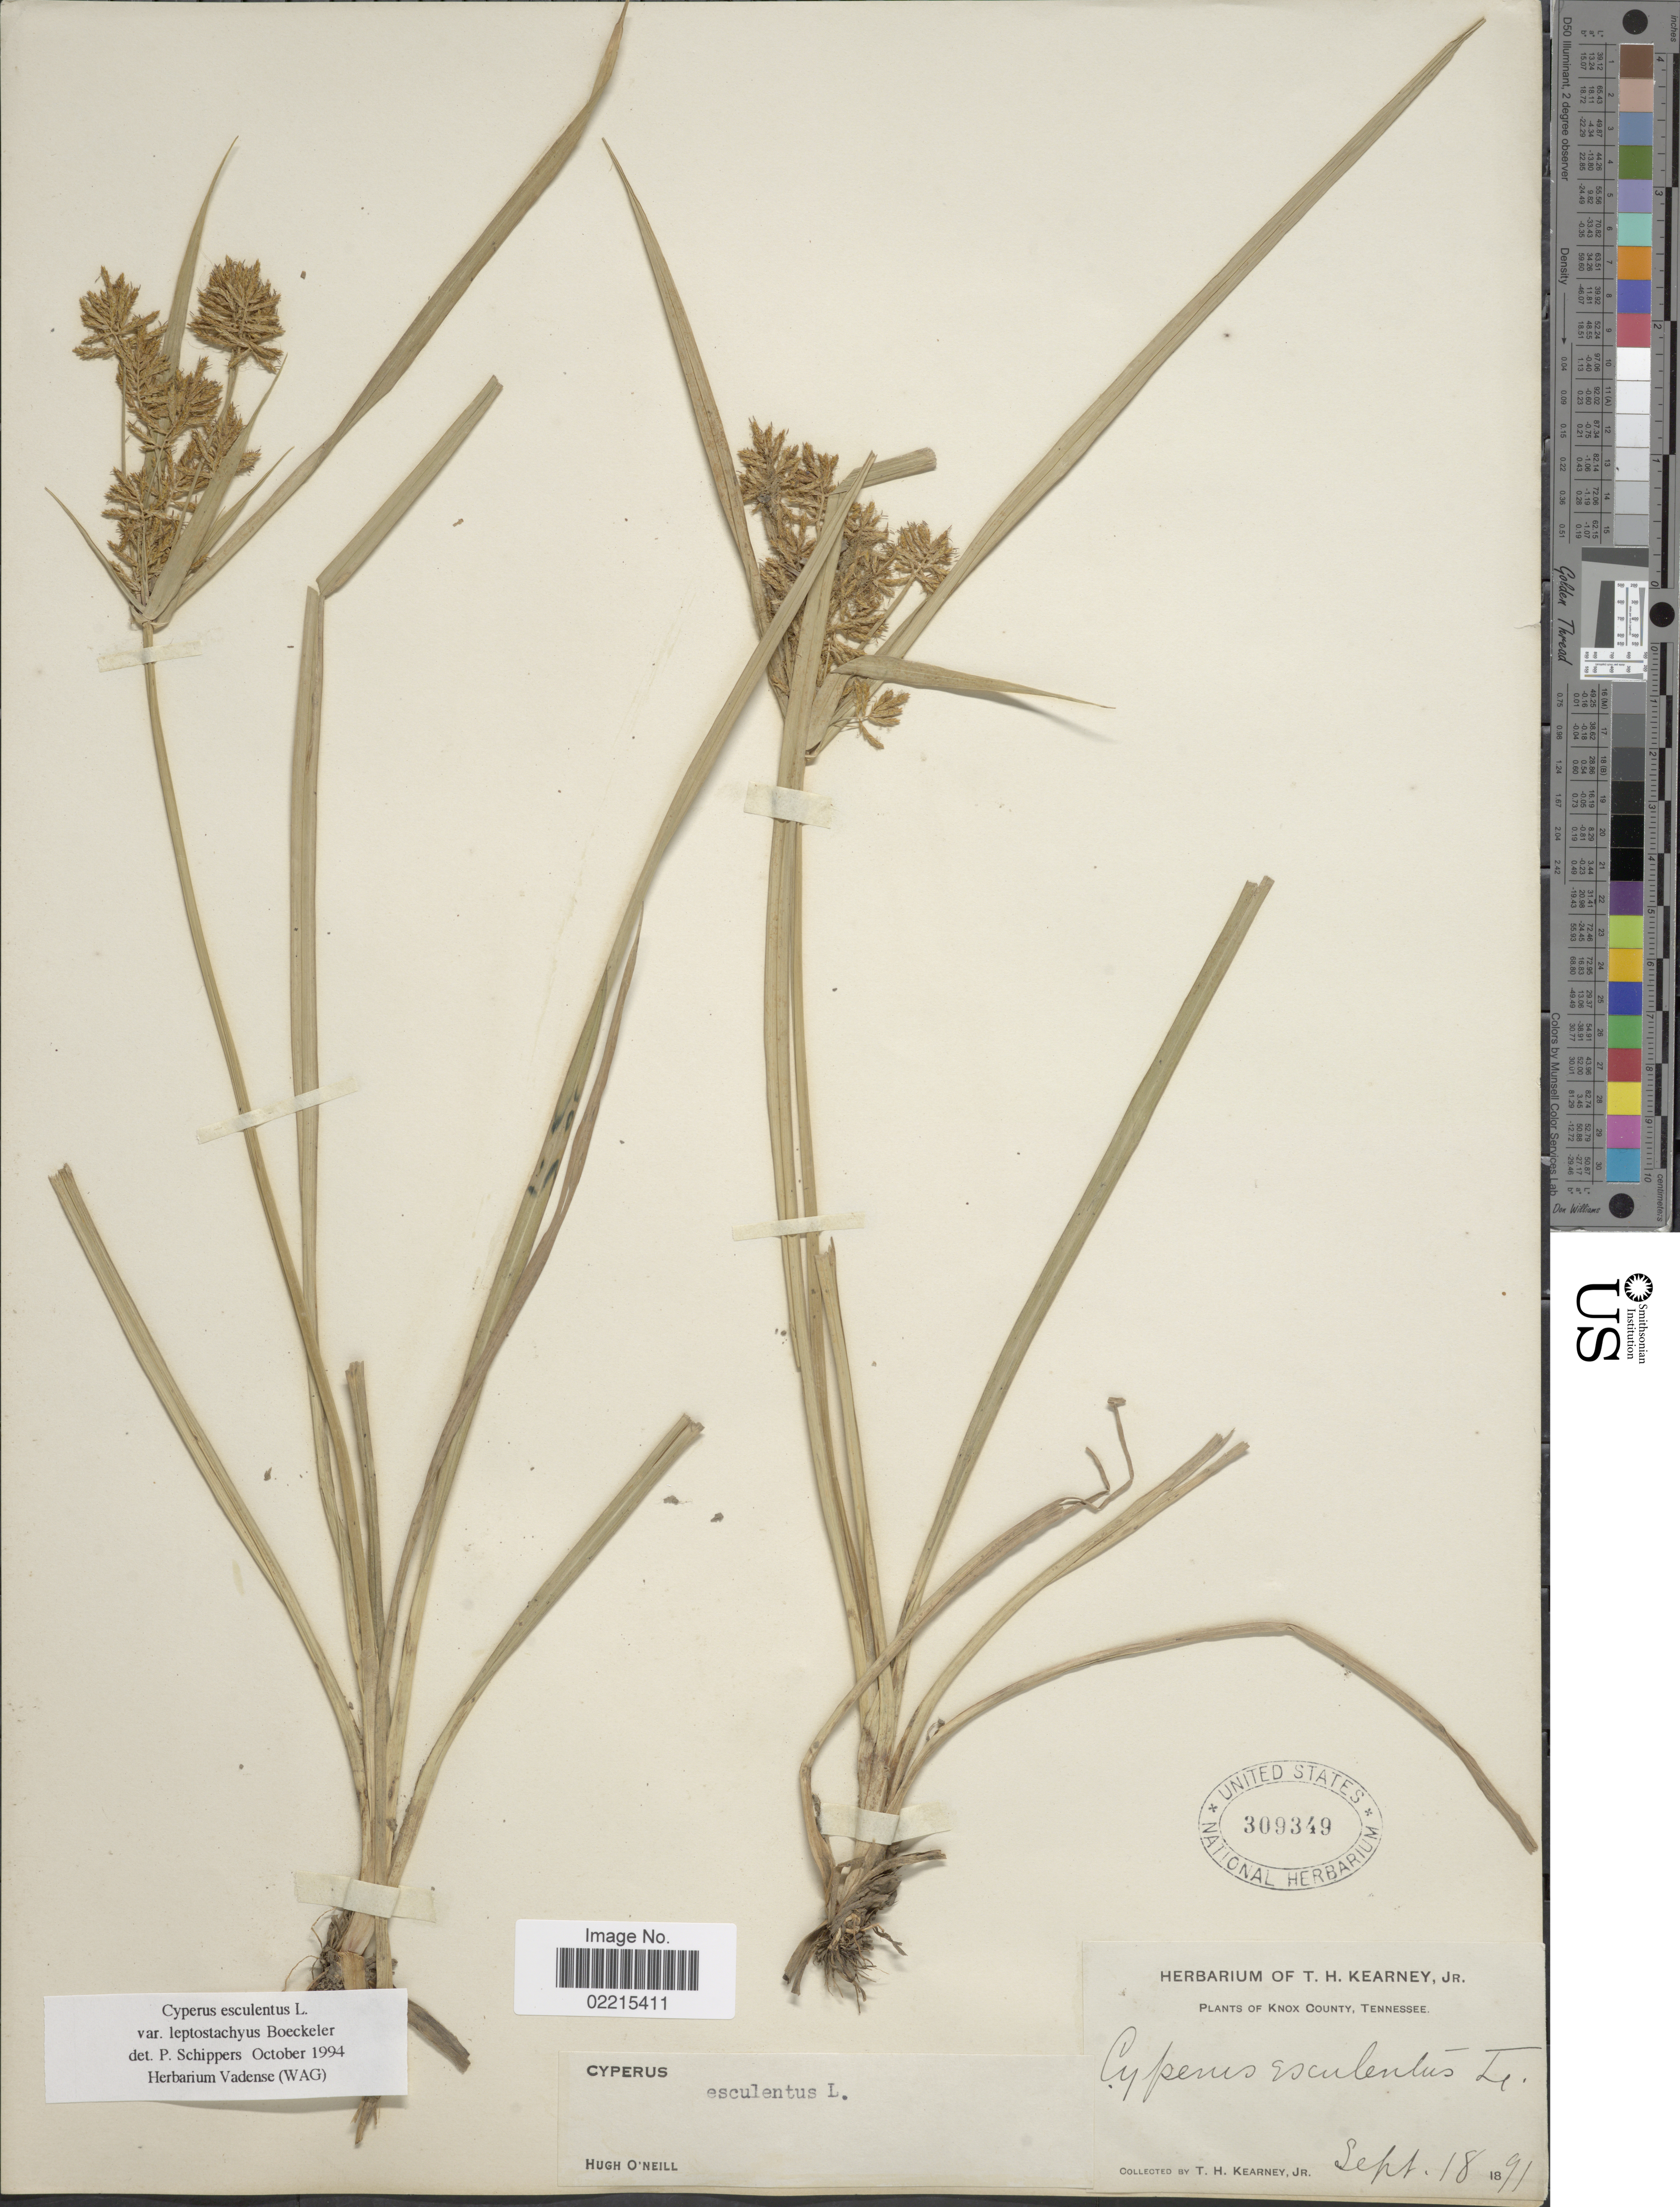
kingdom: Plantae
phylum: Tracheophyta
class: Liliopsida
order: Poales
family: Cyperaceae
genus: Cyperus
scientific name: Cyperus esculentus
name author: L.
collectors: T. H. Kearney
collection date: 1891-09-18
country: United States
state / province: Tennessee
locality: Knox County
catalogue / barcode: US 309349